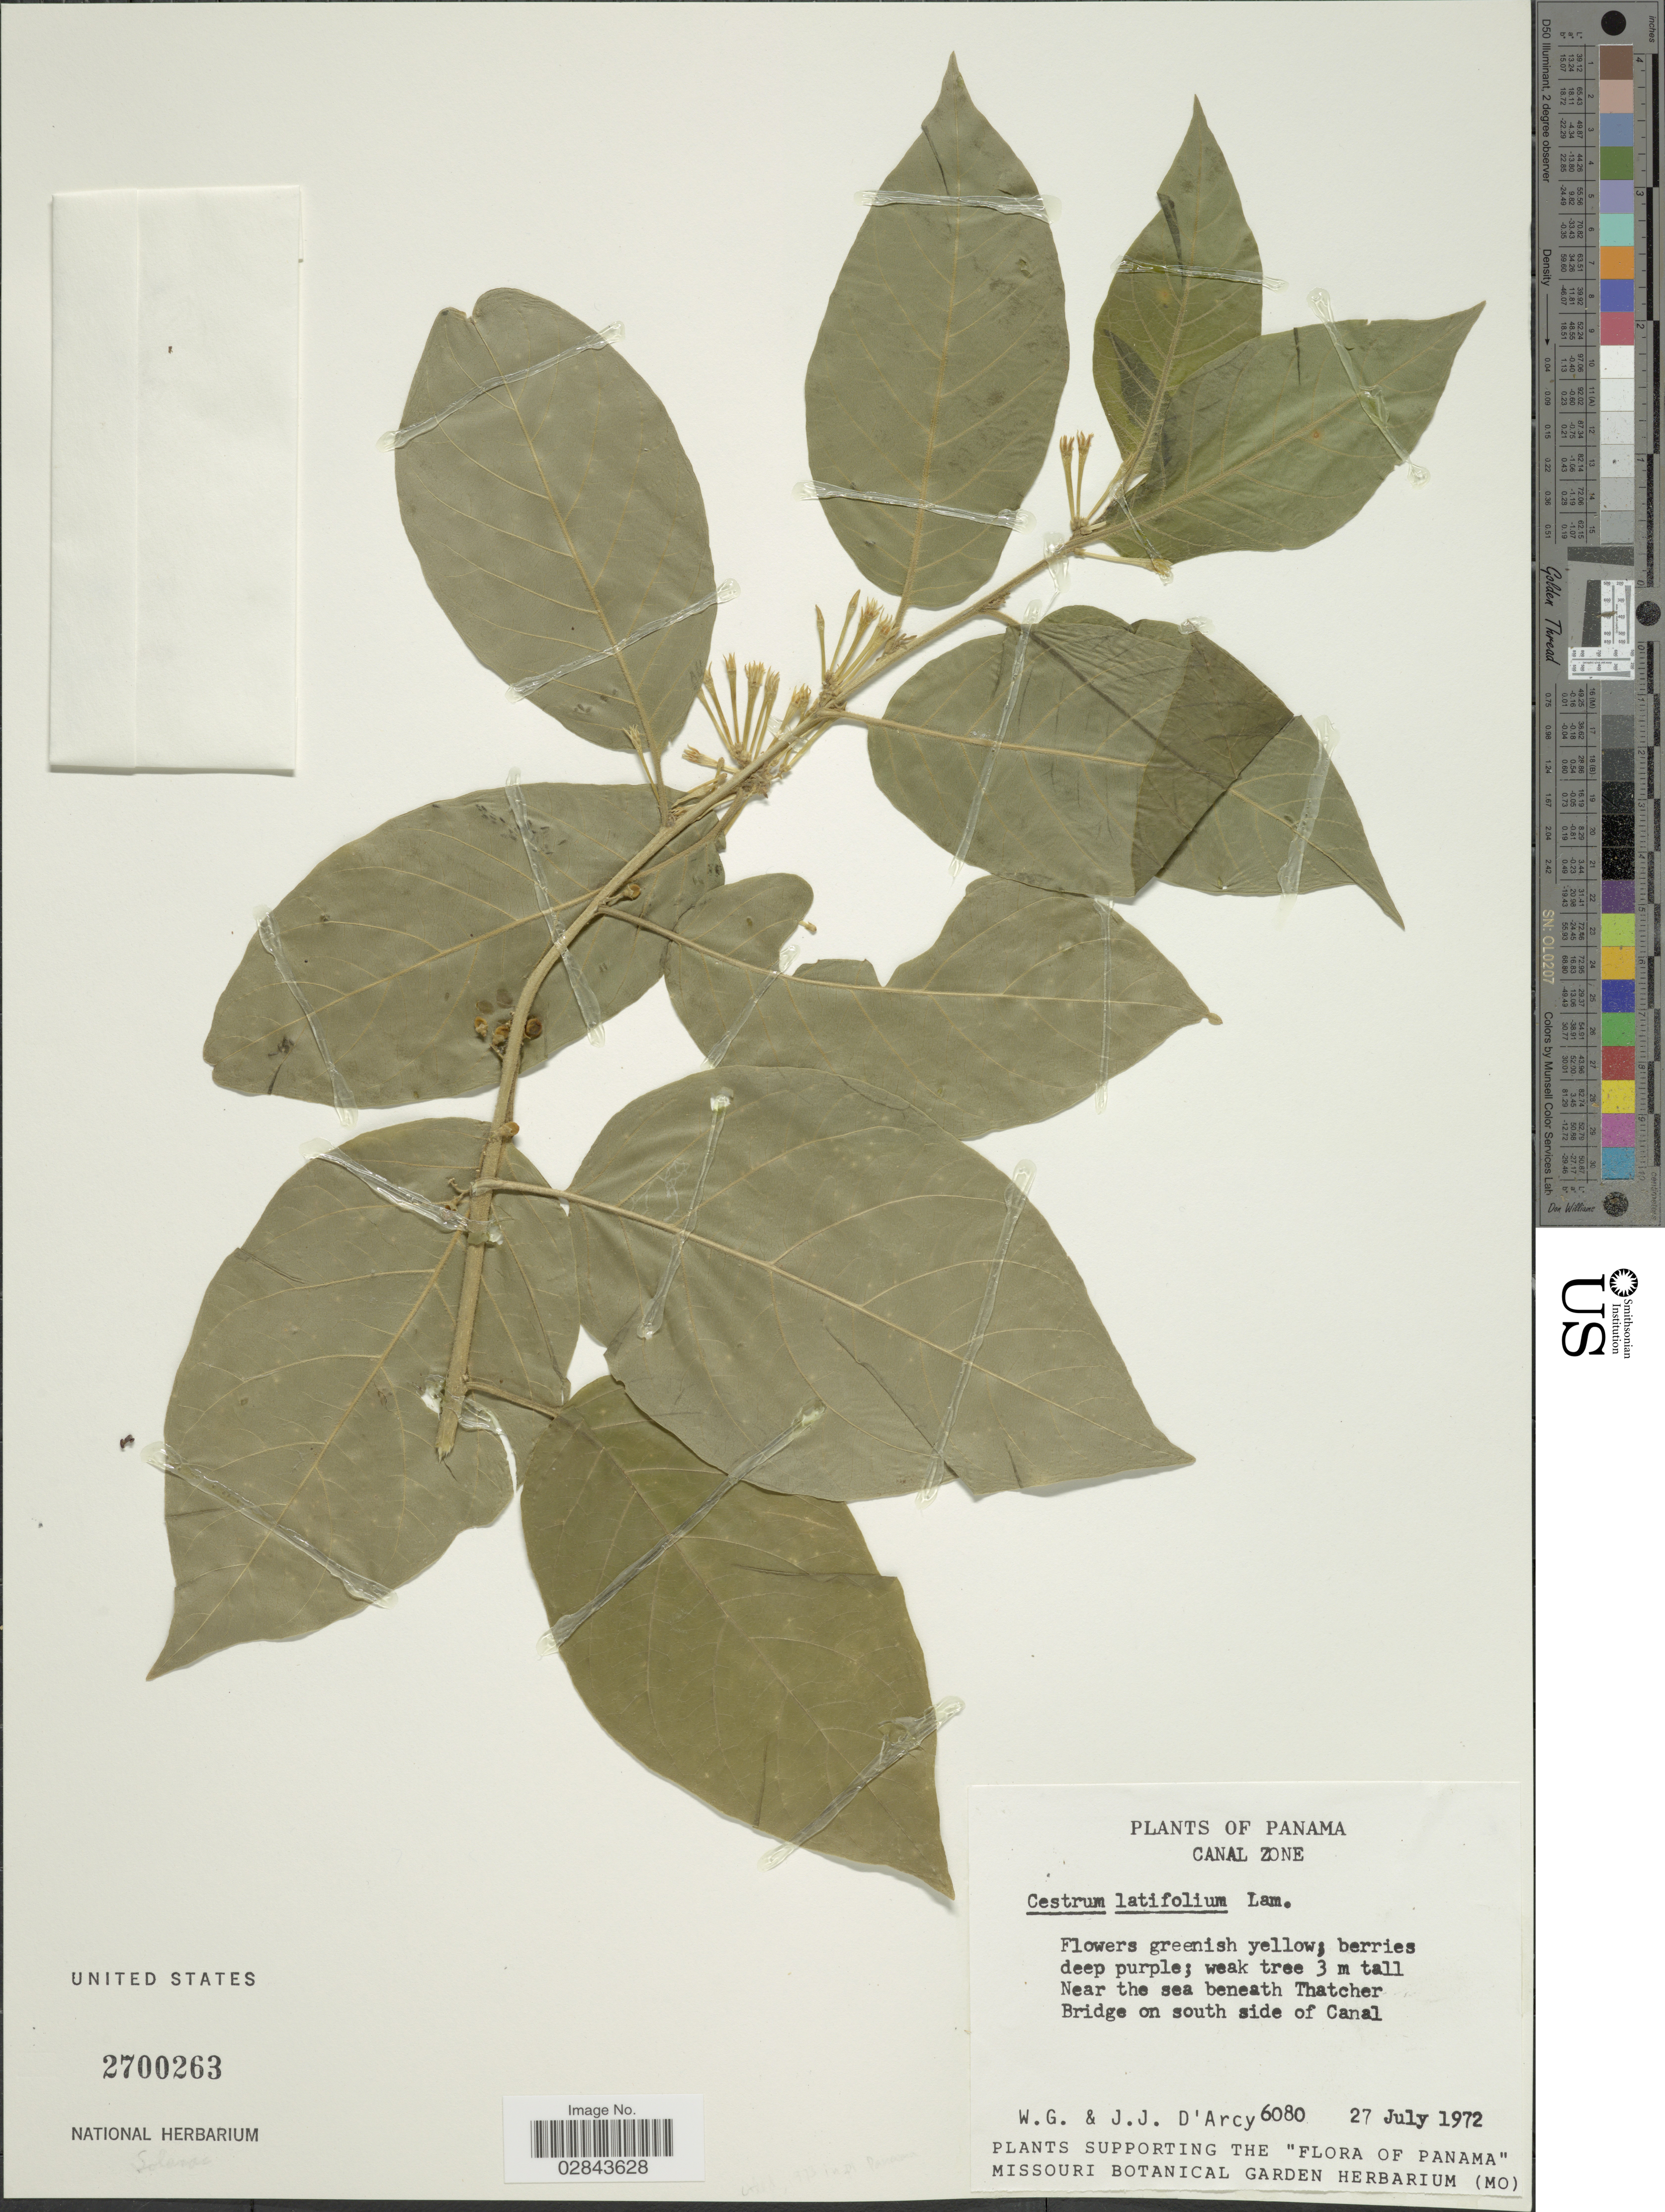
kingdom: Plantae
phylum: Tracheophyta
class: Magnoliopsida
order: Solanales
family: Solanaceae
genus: Cestrum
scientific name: Cestrum latifolium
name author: Lam.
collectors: W. G. D'Arcy & J. J. D'Arcy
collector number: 6080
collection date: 1972-07-27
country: Panama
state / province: Colón / Panamá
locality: Canal Zone, Near the sea beneath Thatcher, Bridge on south side of Canal.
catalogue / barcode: US 2700263